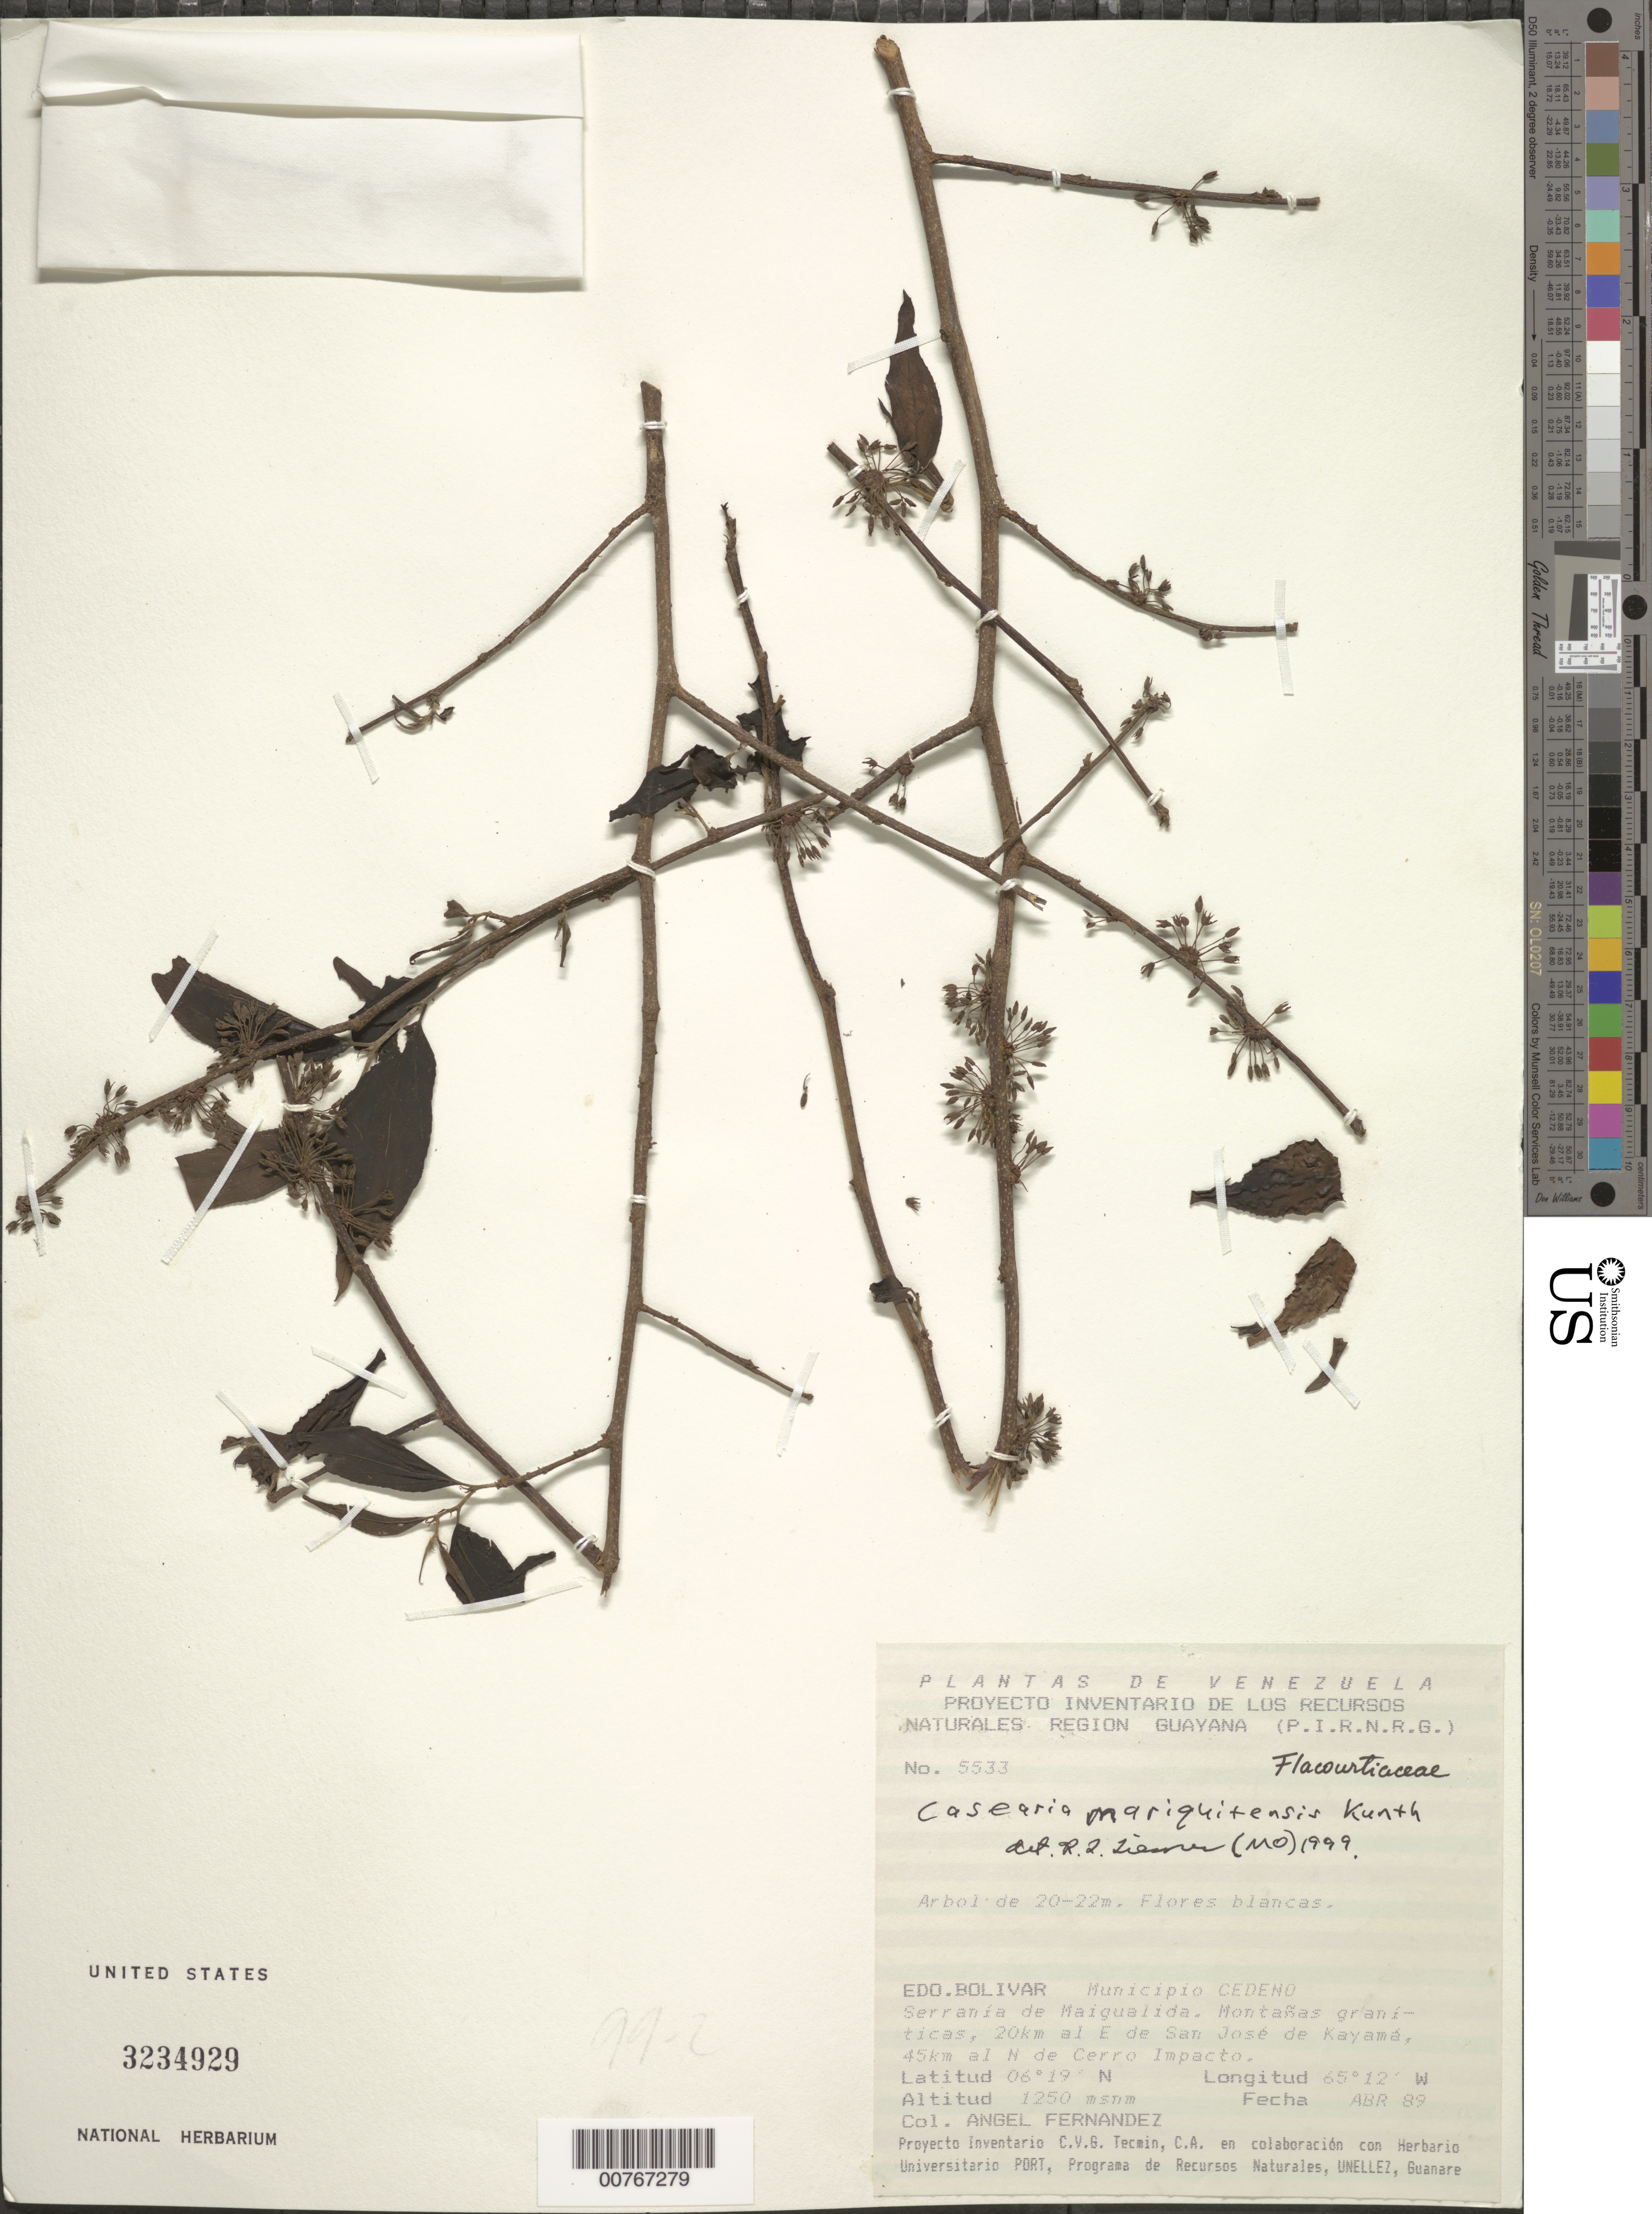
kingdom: Plantae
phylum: Tracheophyta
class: Magnoliopsida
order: Malpighiales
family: Salicaceae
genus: Casearia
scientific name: Casearia mariquitensis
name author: Kunth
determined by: Liesner, R. L.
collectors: A. Fernández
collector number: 5533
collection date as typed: Apr-89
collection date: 1989-04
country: Venezuela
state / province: Bolívar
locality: Mun. Cedeño, Serrania de Maigualida, 20 km E de San José de Kayamá, 45 km N de Cerro Impacto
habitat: Granitic mountains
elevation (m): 1250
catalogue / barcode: US 3234929